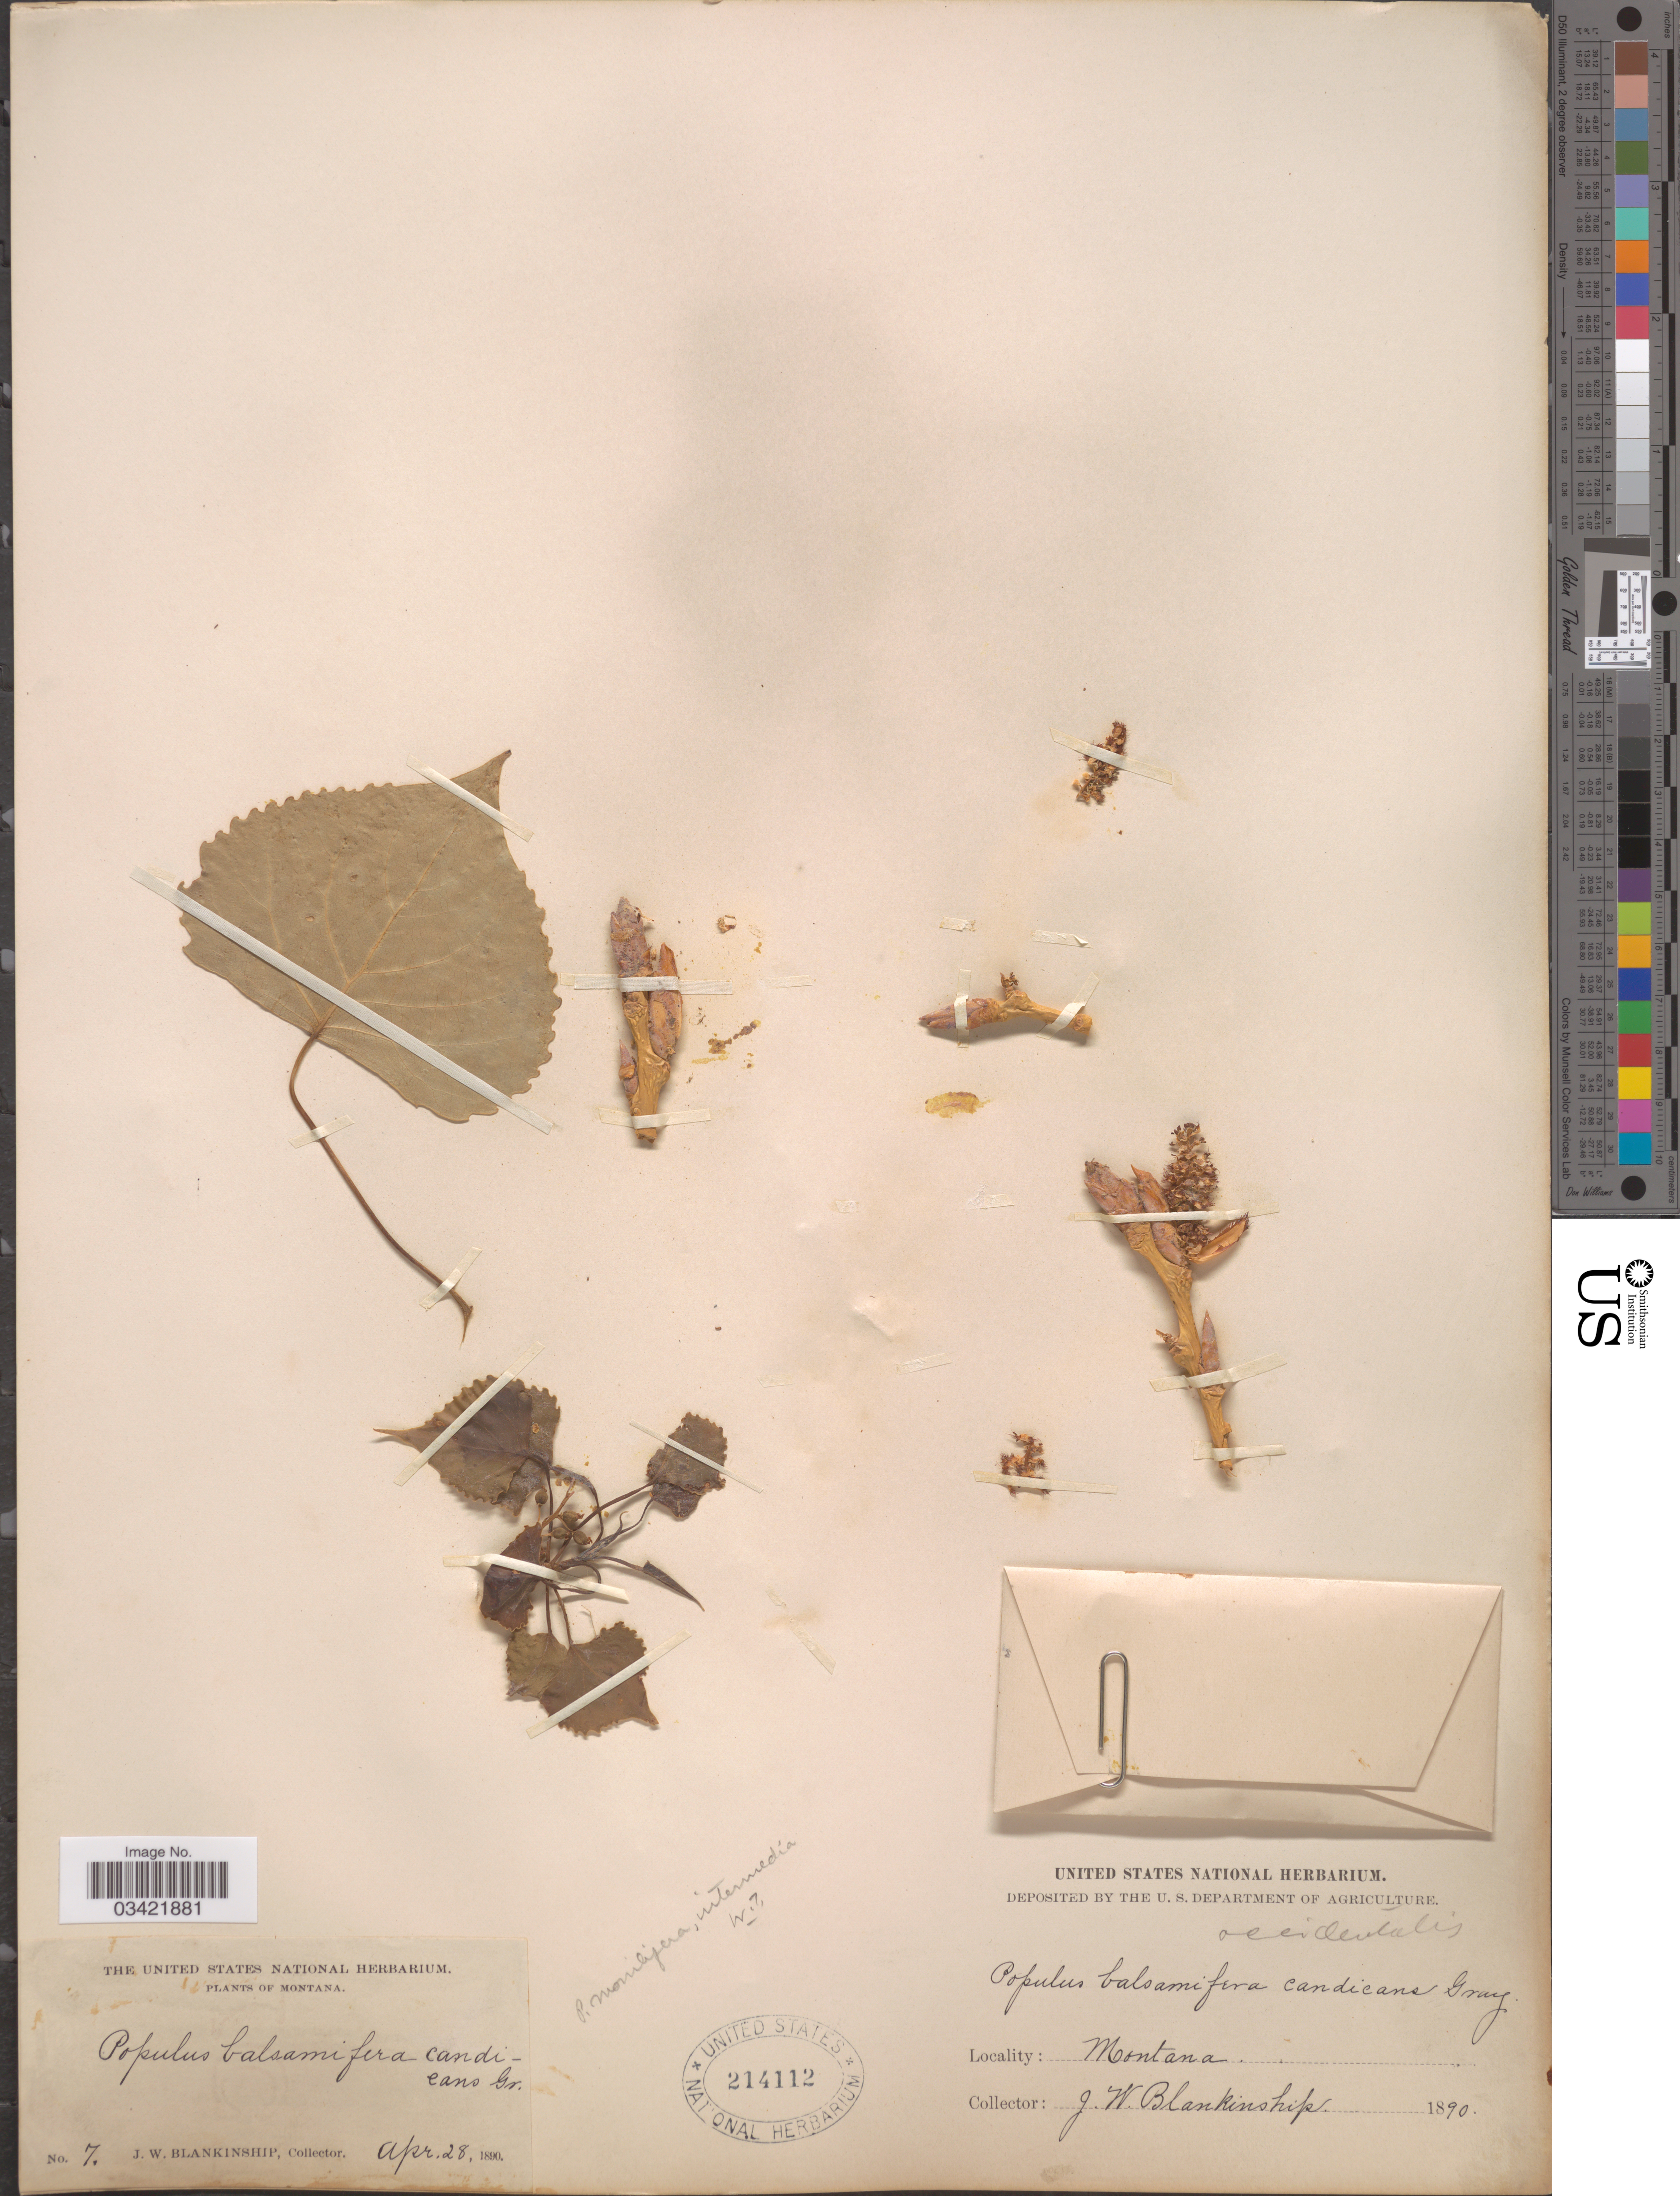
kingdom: Plantae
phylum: Tracheophyta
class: Magnoliopsida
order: Malpighiales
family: Salicaceae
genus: Populus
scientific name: Populus deltoides subsp. monilifera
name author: (Aiton) Eckenw.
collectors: J. W. Blankinship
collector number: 7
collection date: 1890-04-28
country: United States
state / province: Montana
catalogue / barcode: US 214112